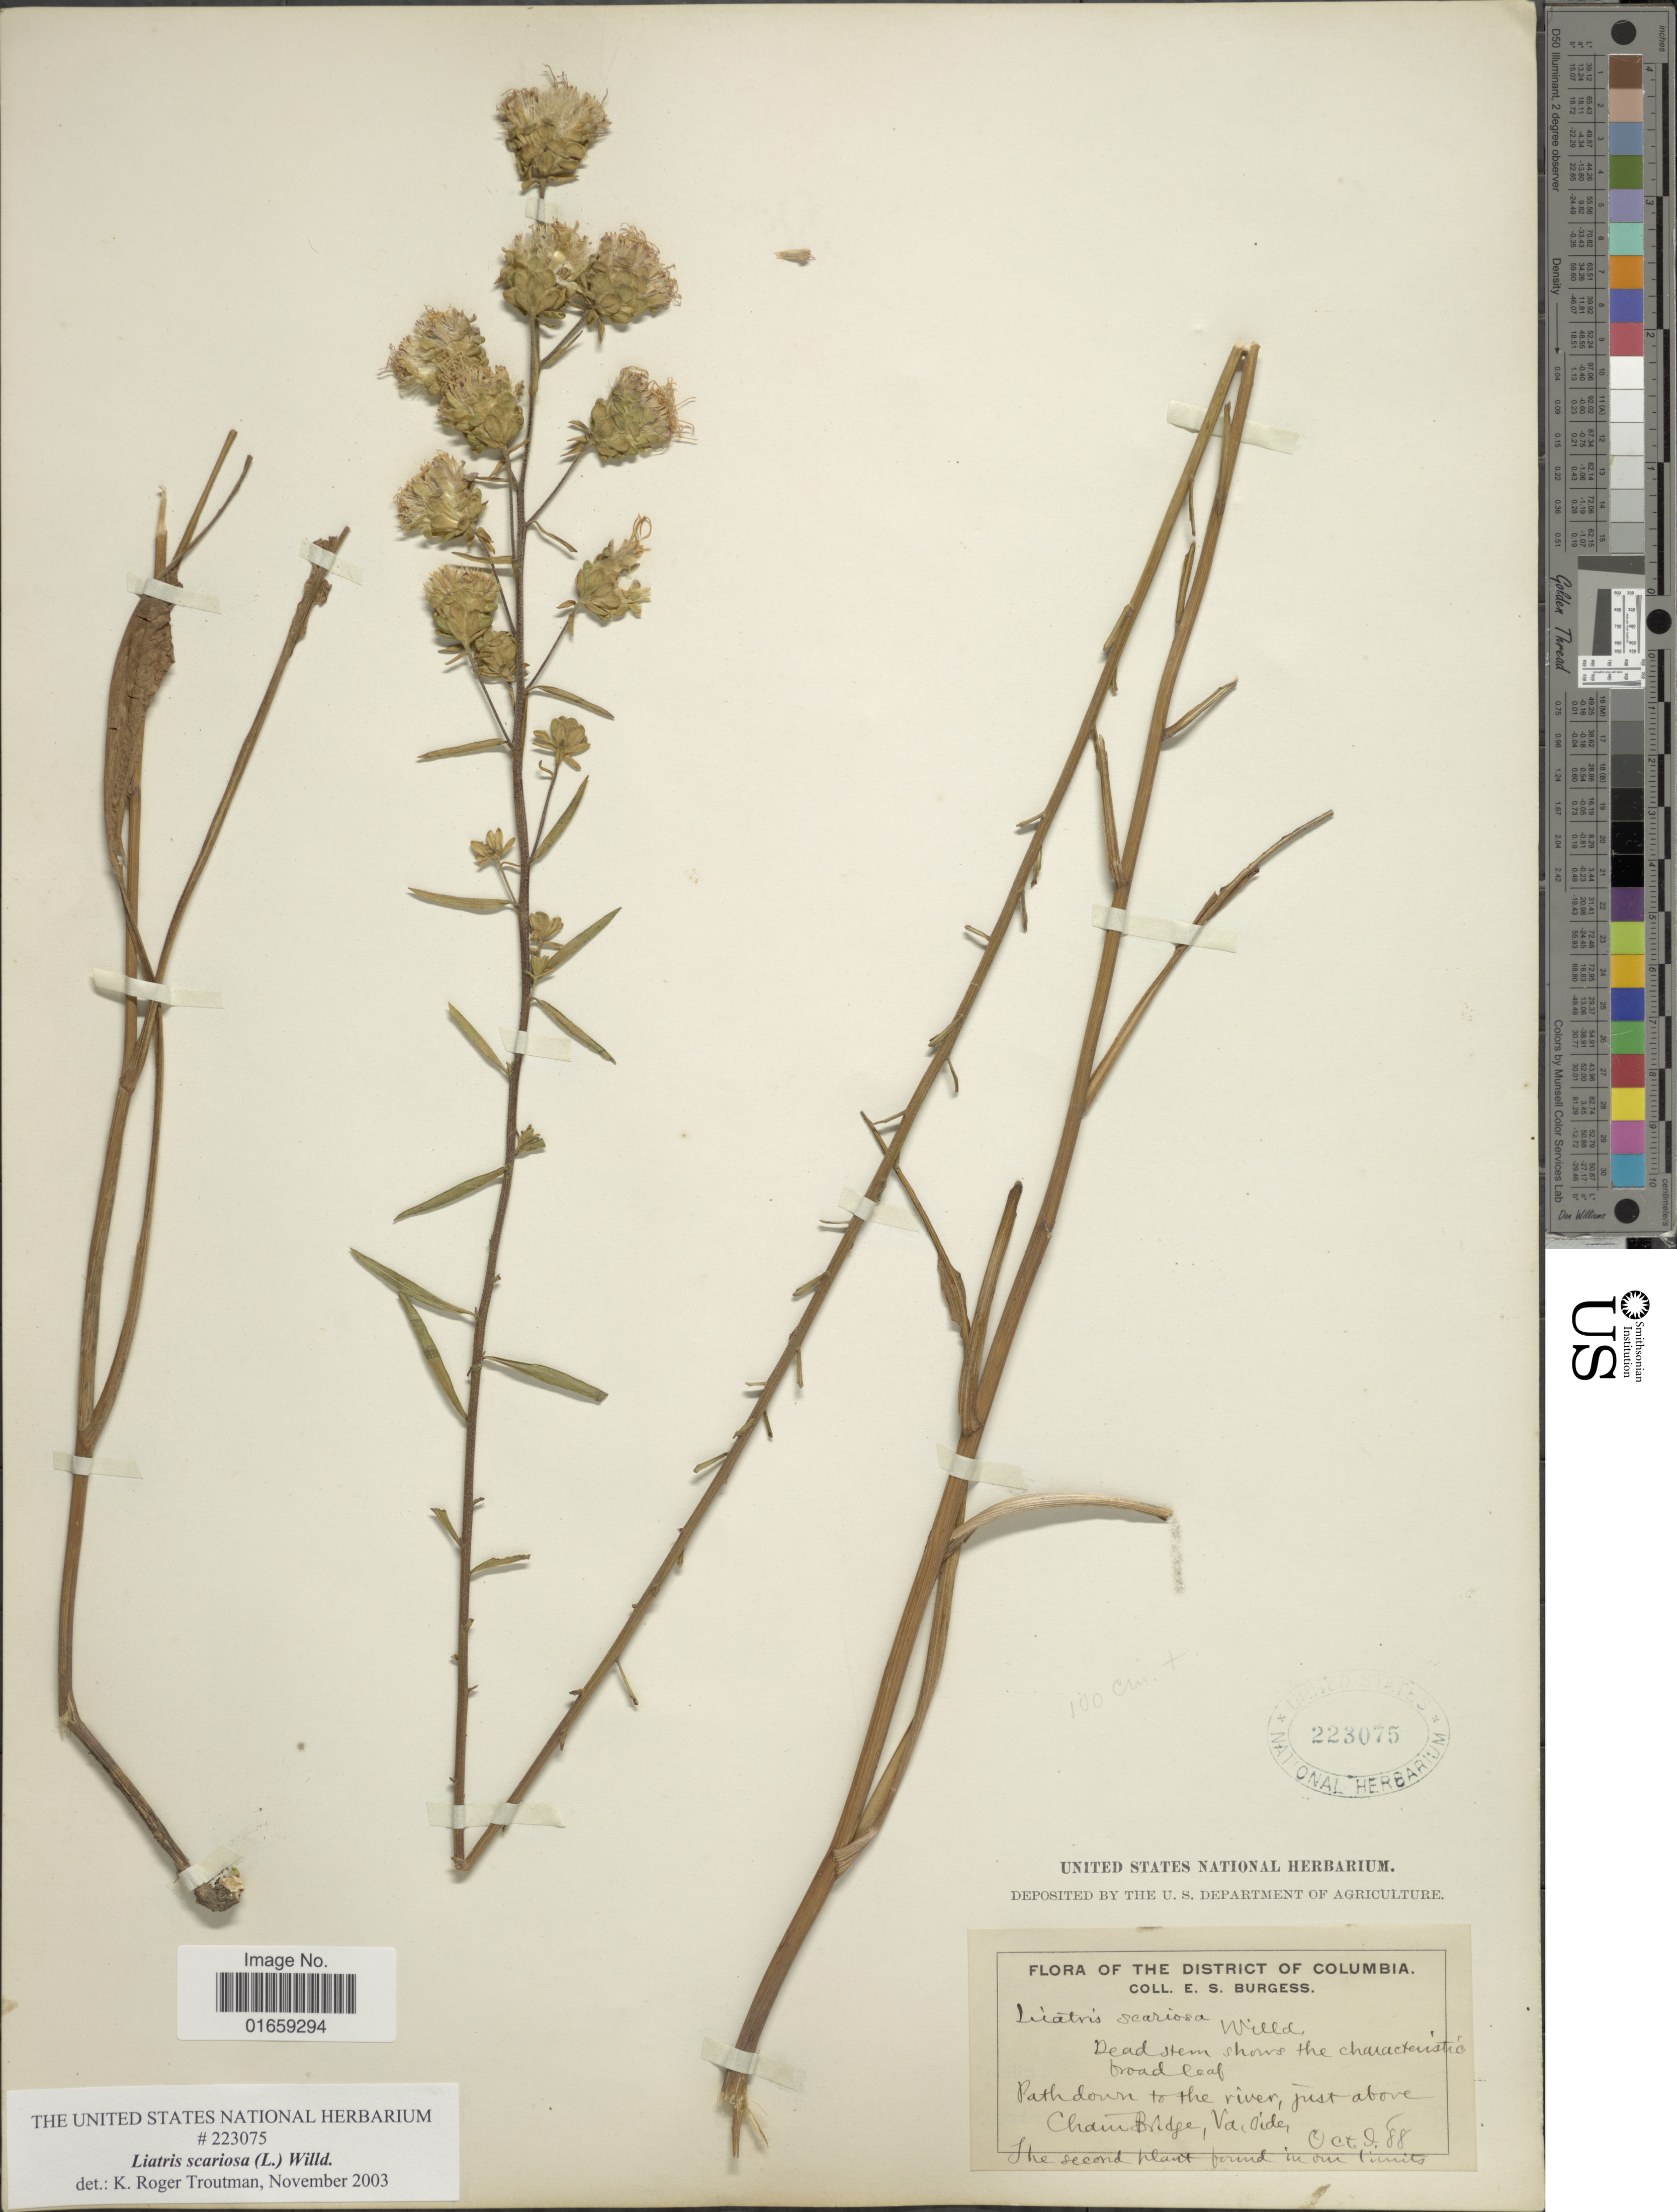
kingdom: Plantae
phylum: Tracheophyta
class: Magnoliopsida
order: Asterales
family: Asteraceae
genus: Liatris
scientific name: Liatris scariosa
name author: (L.) Willd.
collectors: E. Burgess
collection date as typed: Transcribed d/m/y: 9/10/88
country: United States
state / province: Virginia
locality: Pathdown to the river, just above Chain Bridge, Va, side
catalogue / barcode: US 223075